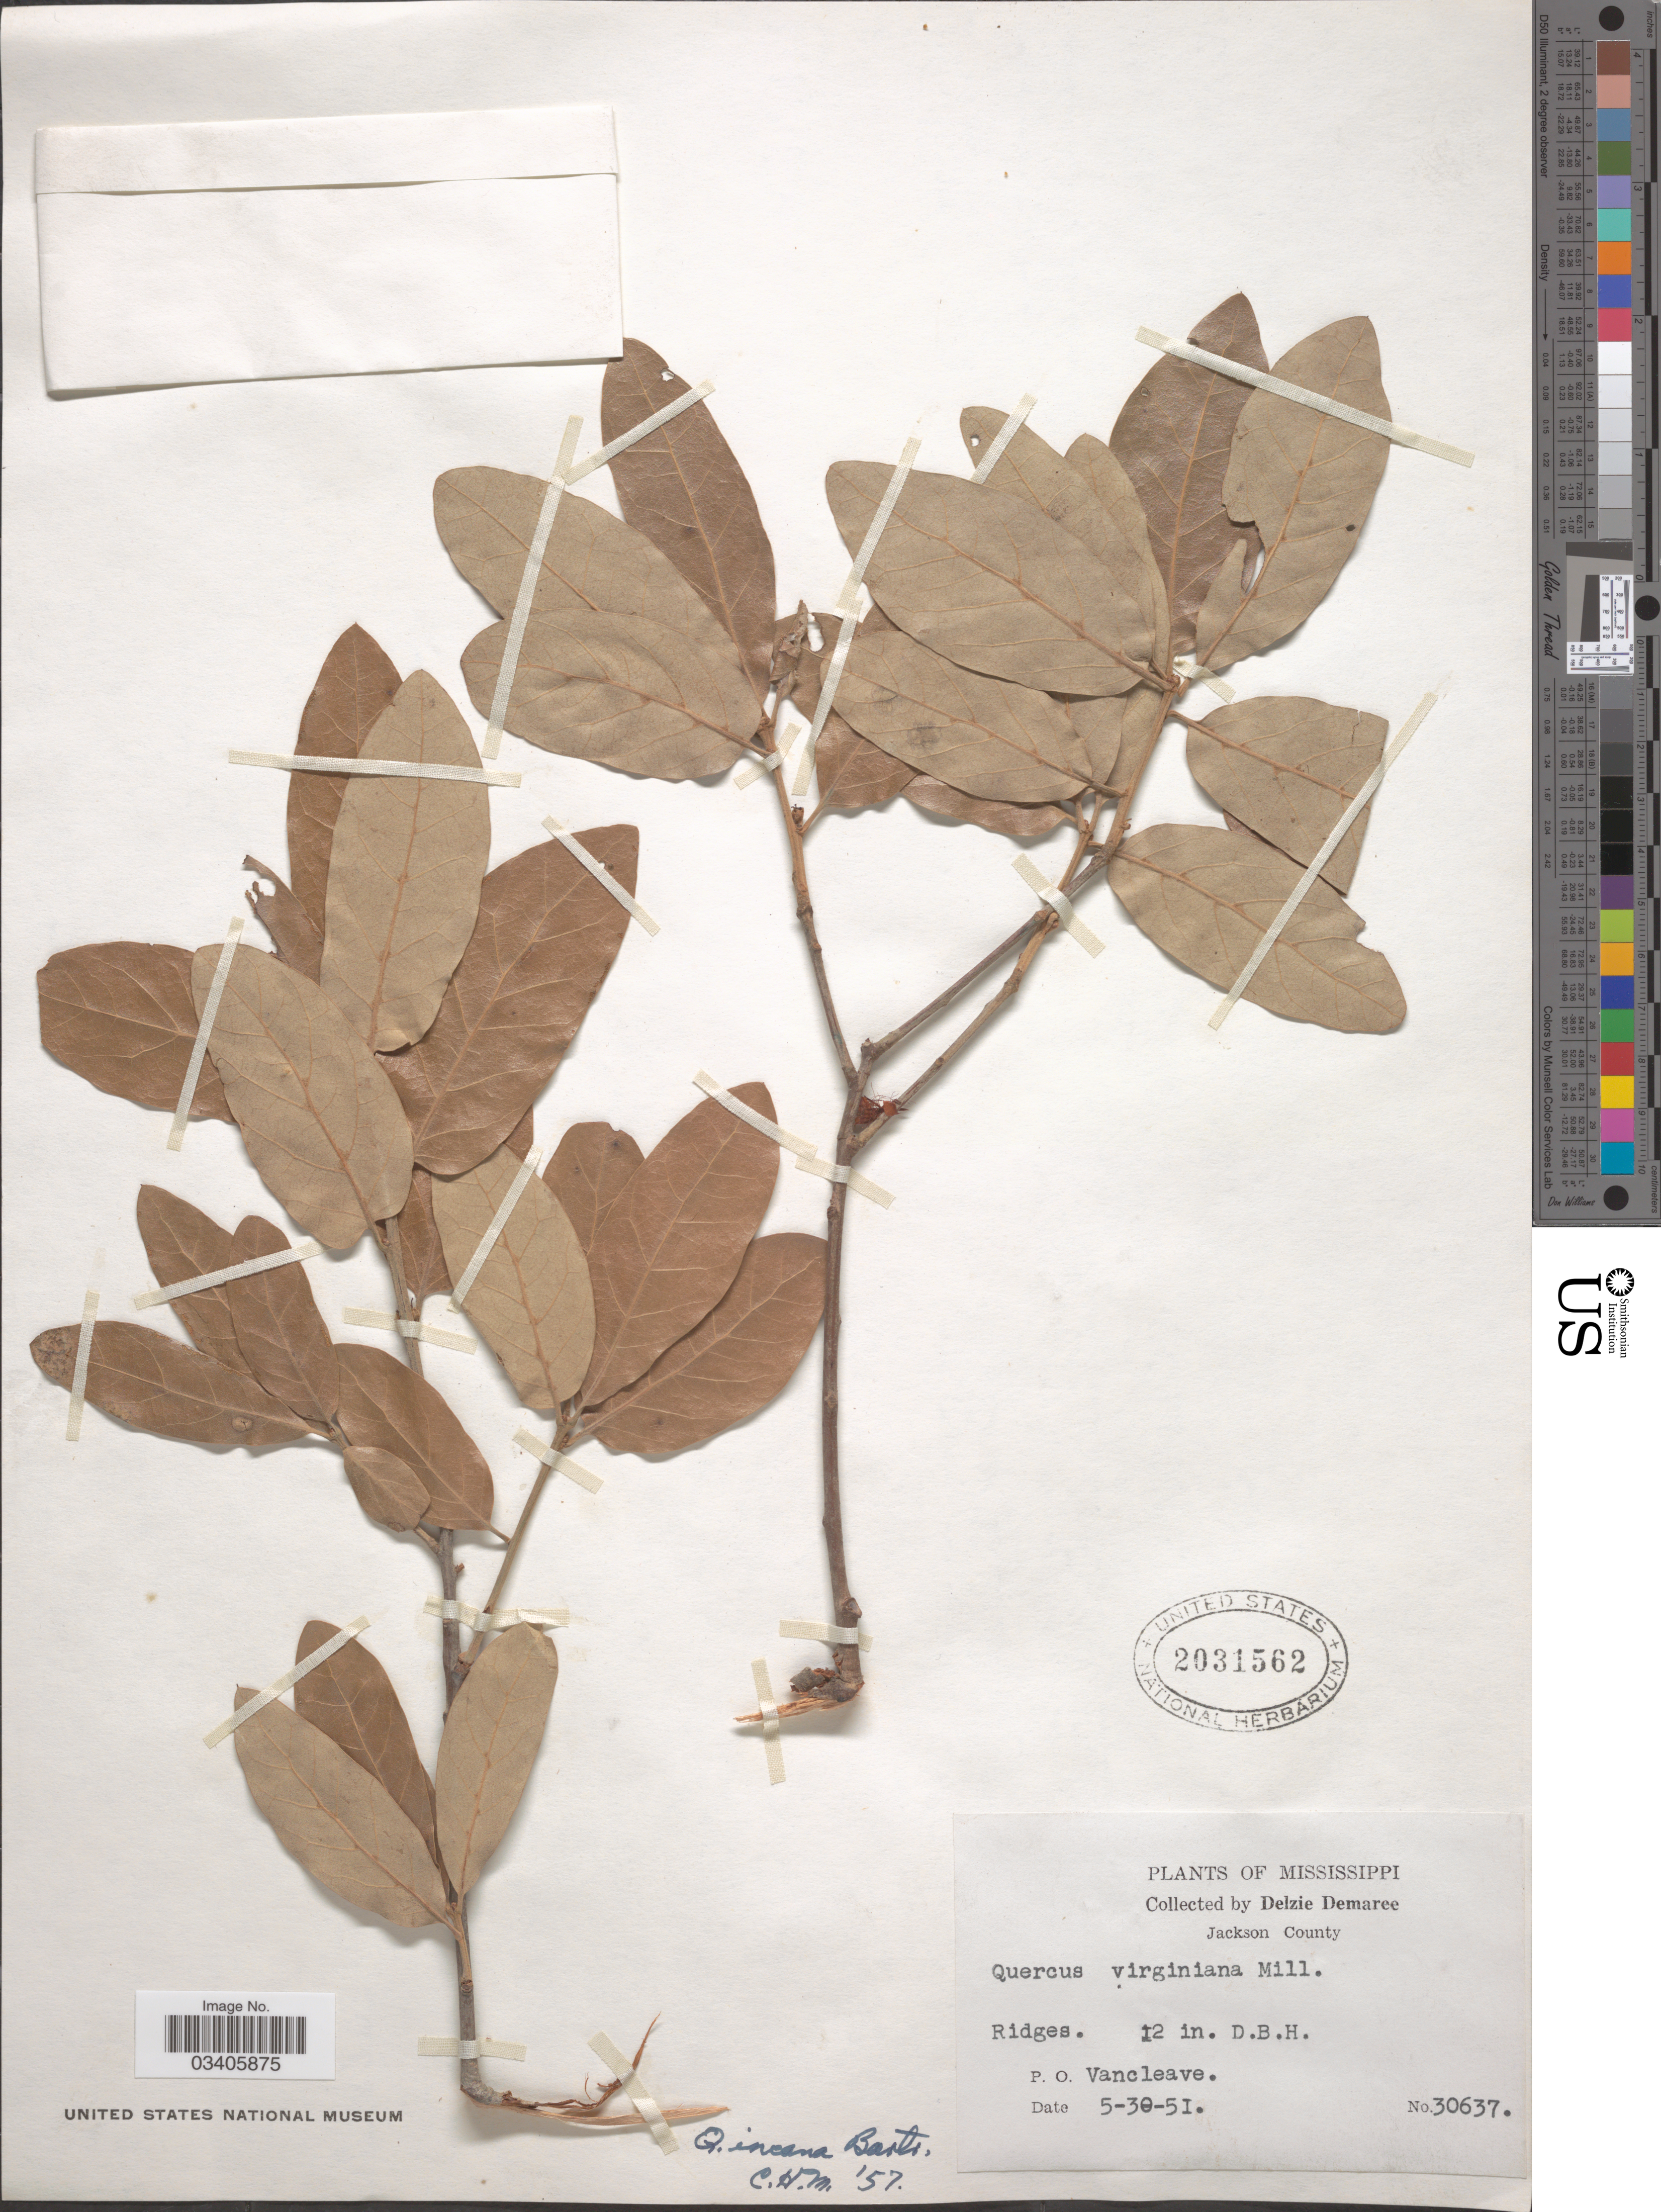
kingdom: Plantae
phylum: Tracheophyta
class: Magnoliopsida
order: Fagales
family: Fagaceae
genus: Quercus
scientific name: Quercus incana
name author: W. Bartram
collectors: D. Demaree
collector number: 30637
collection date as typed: Transcribed d/m/y: 30/5/51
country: United States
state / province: Mississippi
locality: Jackson County. Ridges. P.O.Vancleave.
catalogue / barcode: US 2031562